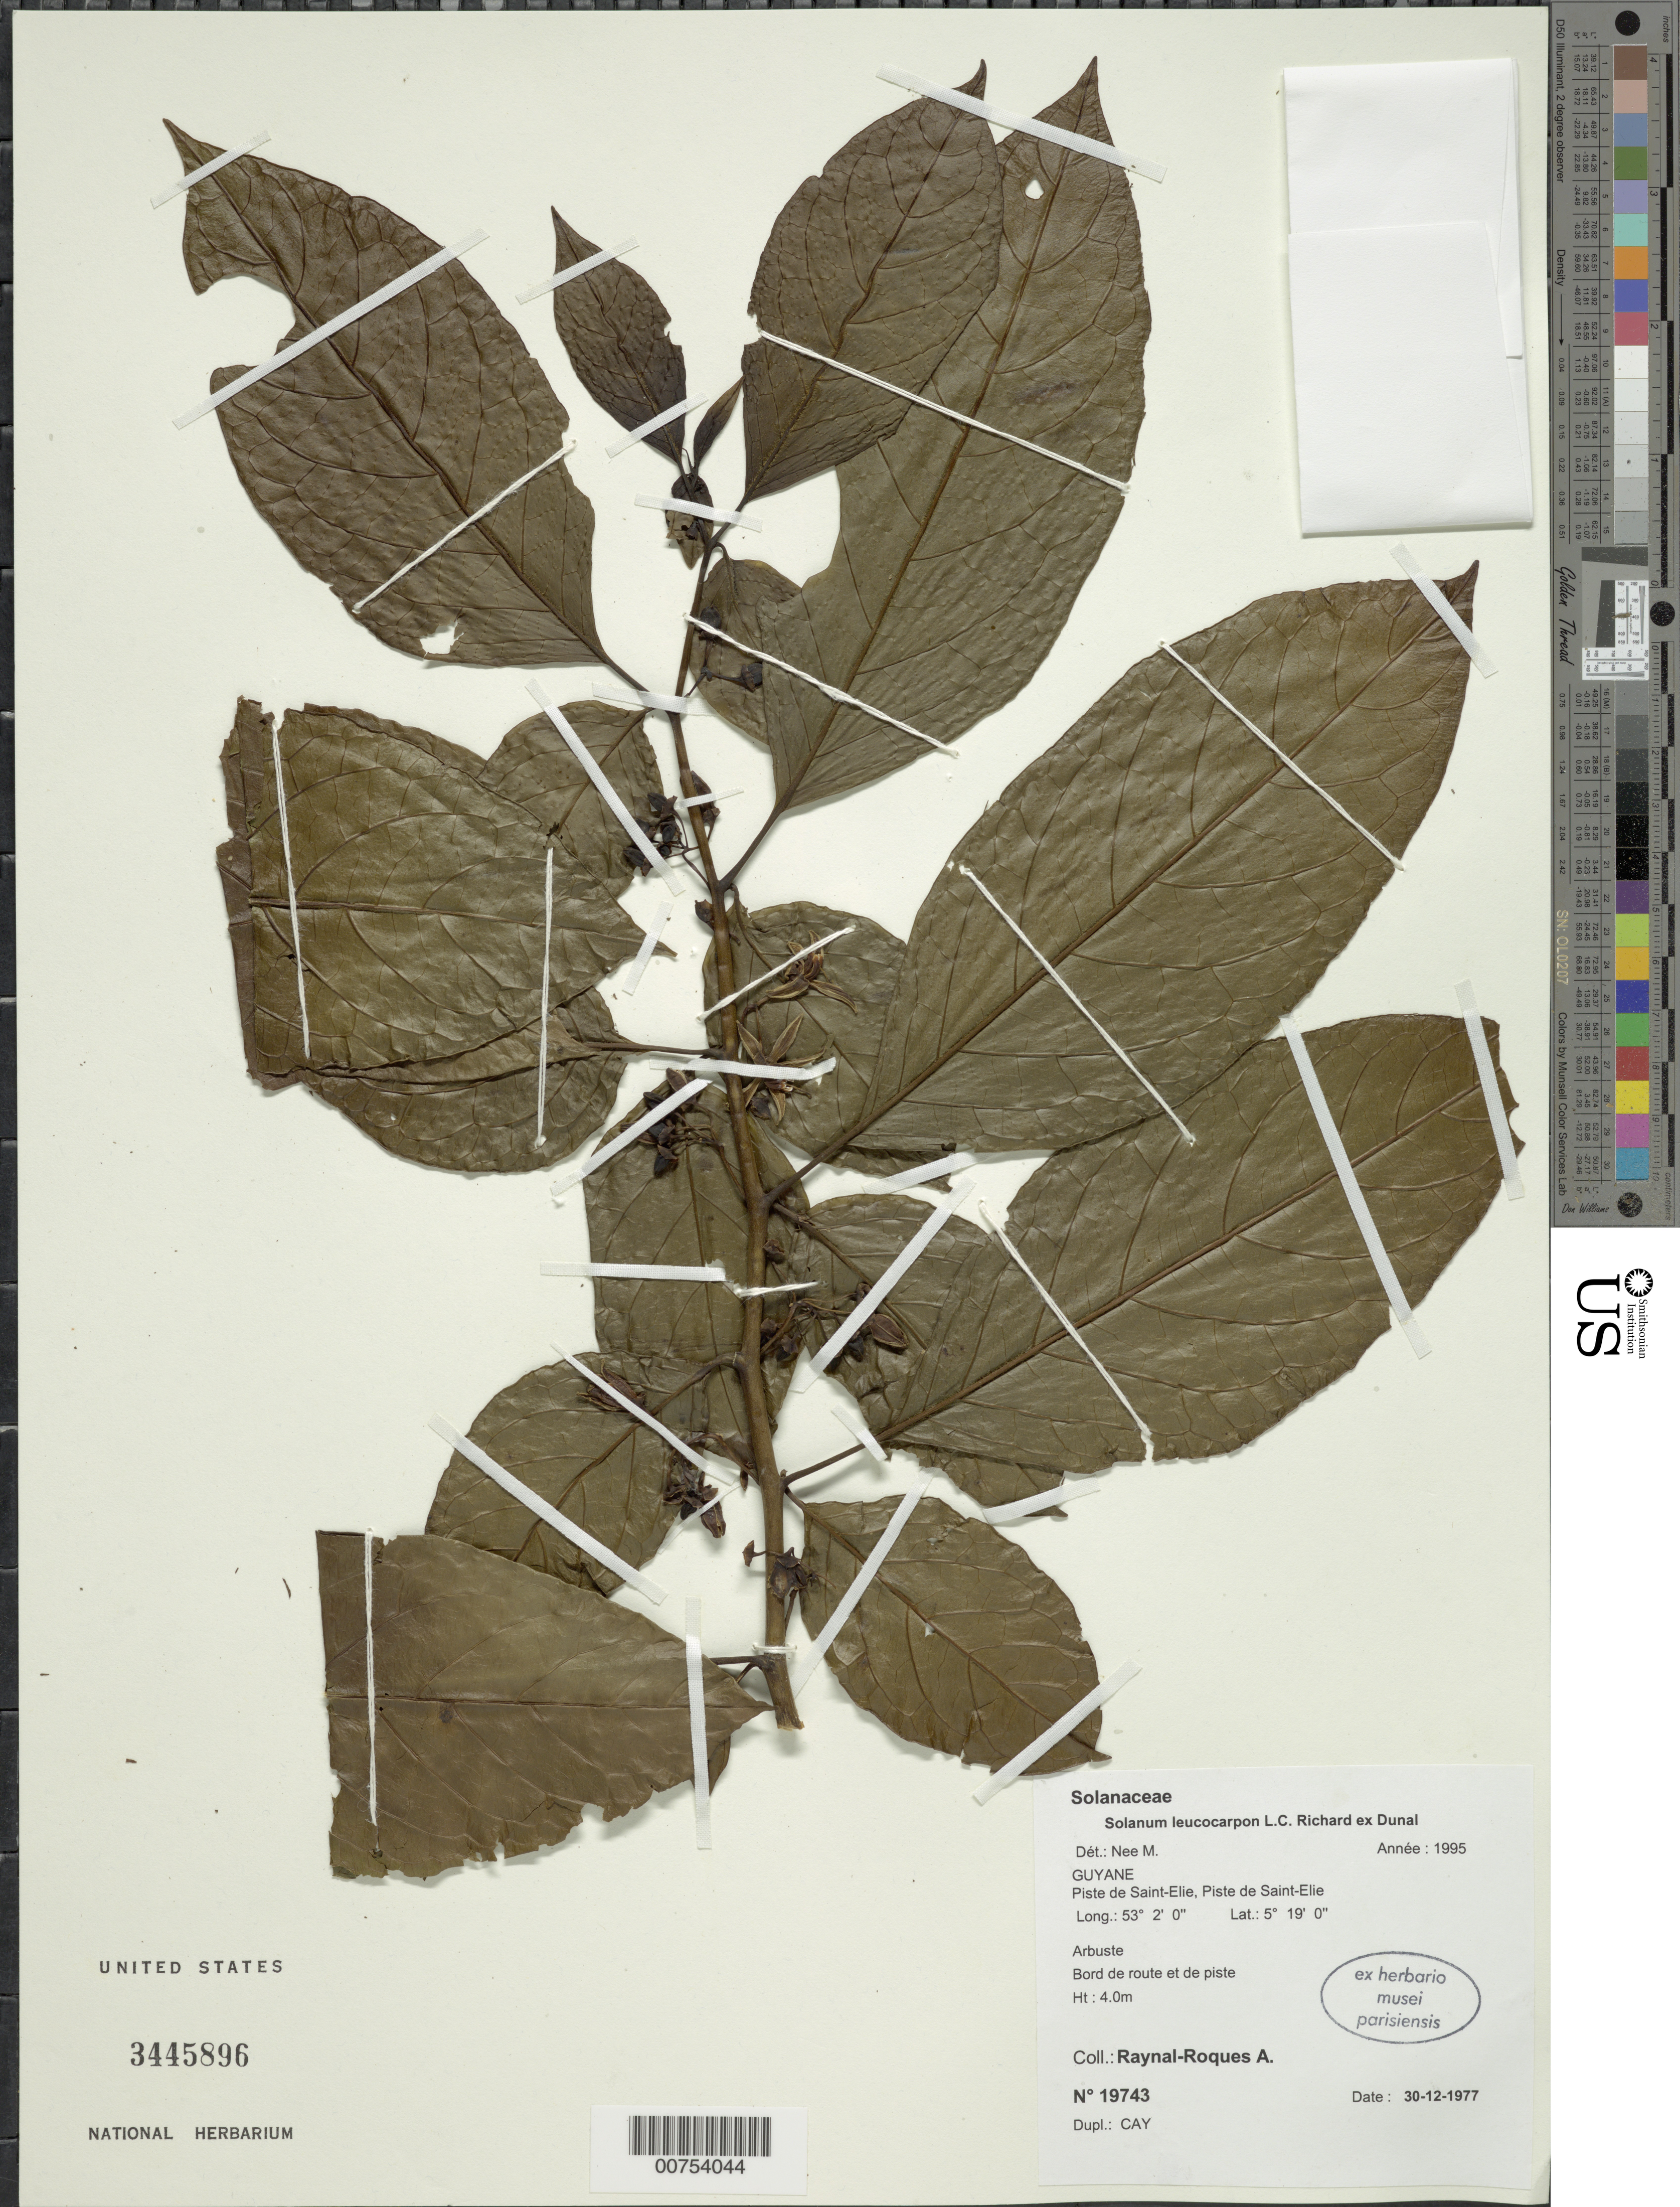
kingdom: Plantae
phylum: Tracheophyta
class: Magnoliopsida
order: Solanales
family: Solanaceae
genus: Solanum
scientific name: Solanum leucocarpon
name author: Dunal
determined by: Nee, Michael H.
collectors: A. M. Raynal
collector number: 19743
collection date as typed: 12 Dec 1977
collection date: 1977-12-12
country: French Guiana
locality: Piste de Saint-Elie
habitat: Along road and trail.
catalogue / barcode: US 3445896